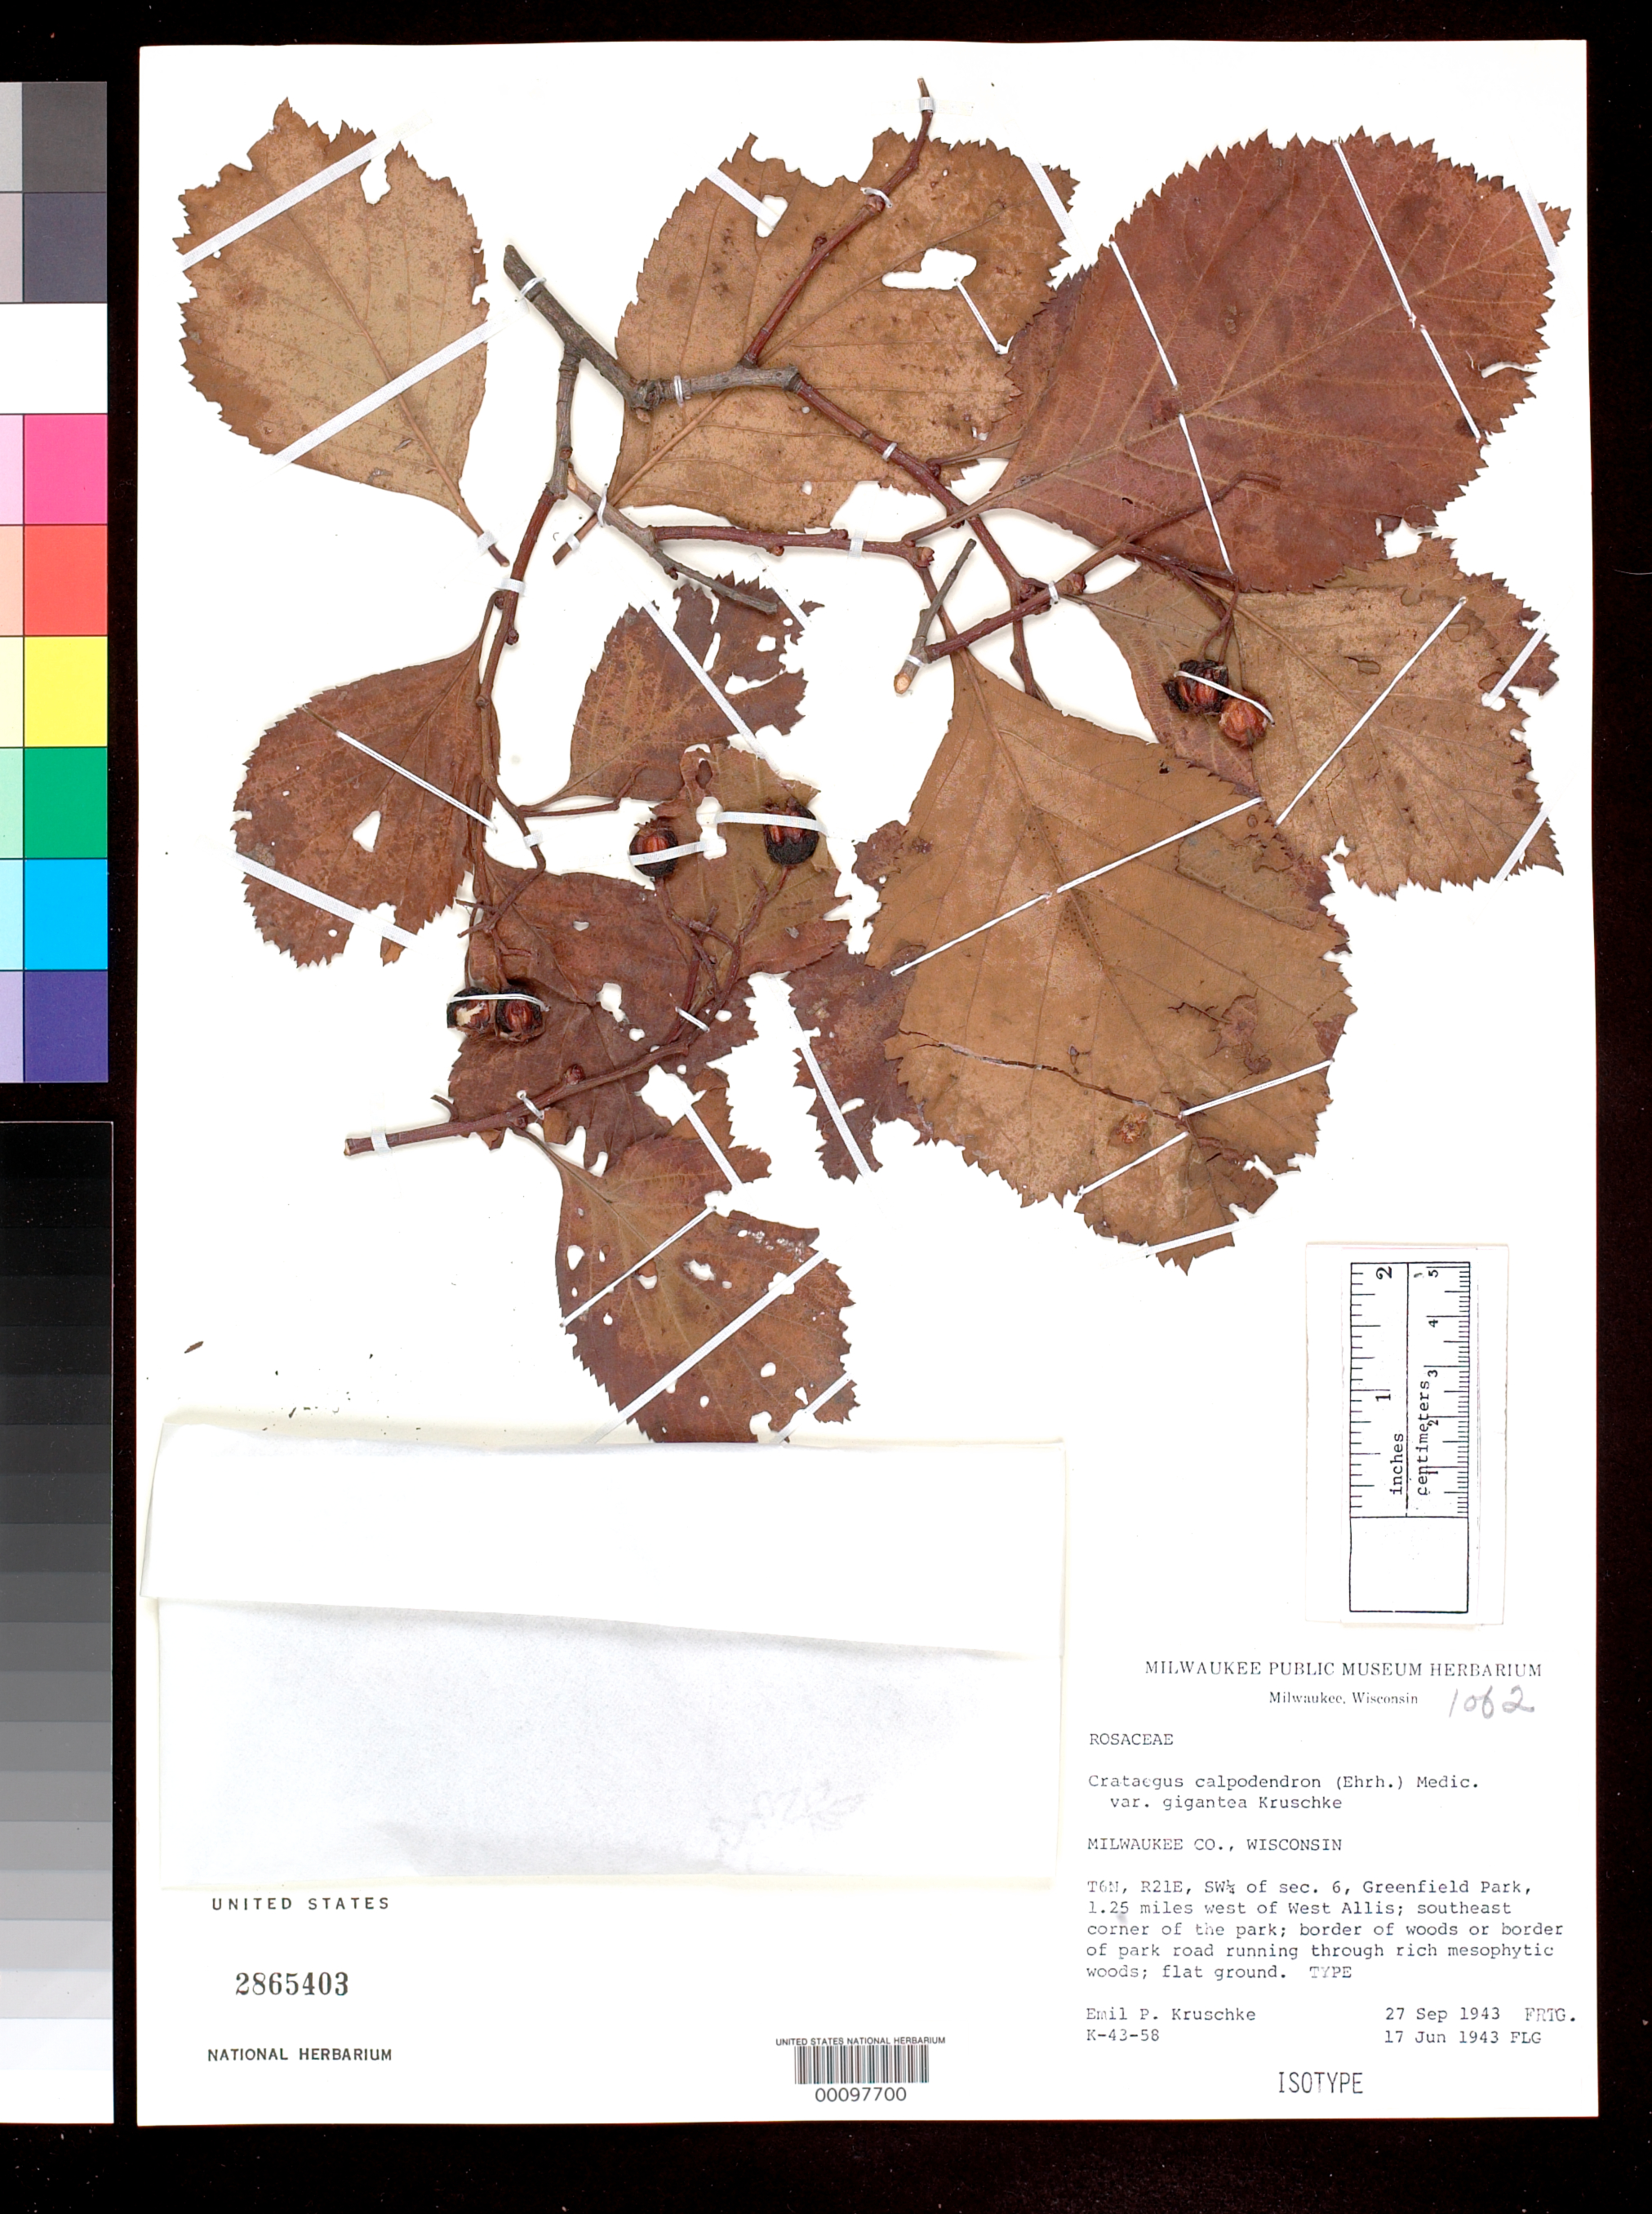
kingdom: Plantae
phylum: Tracheophyta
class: Magnoliopsida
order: Rosales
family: Rosaceae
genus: Crataegus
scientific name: Crataegus calpodendron var. gigantea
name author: Kruschke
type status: Isotype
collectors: E. Kruschke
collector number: K-43-58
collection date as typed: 17 Jun 1943 and 27 Sep 1943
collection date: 1943-06-17,1943-09-27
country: United States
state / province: Wisconsin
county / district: Milwauke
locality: SE corner of Greenfield Park.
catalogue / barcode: US 2865403